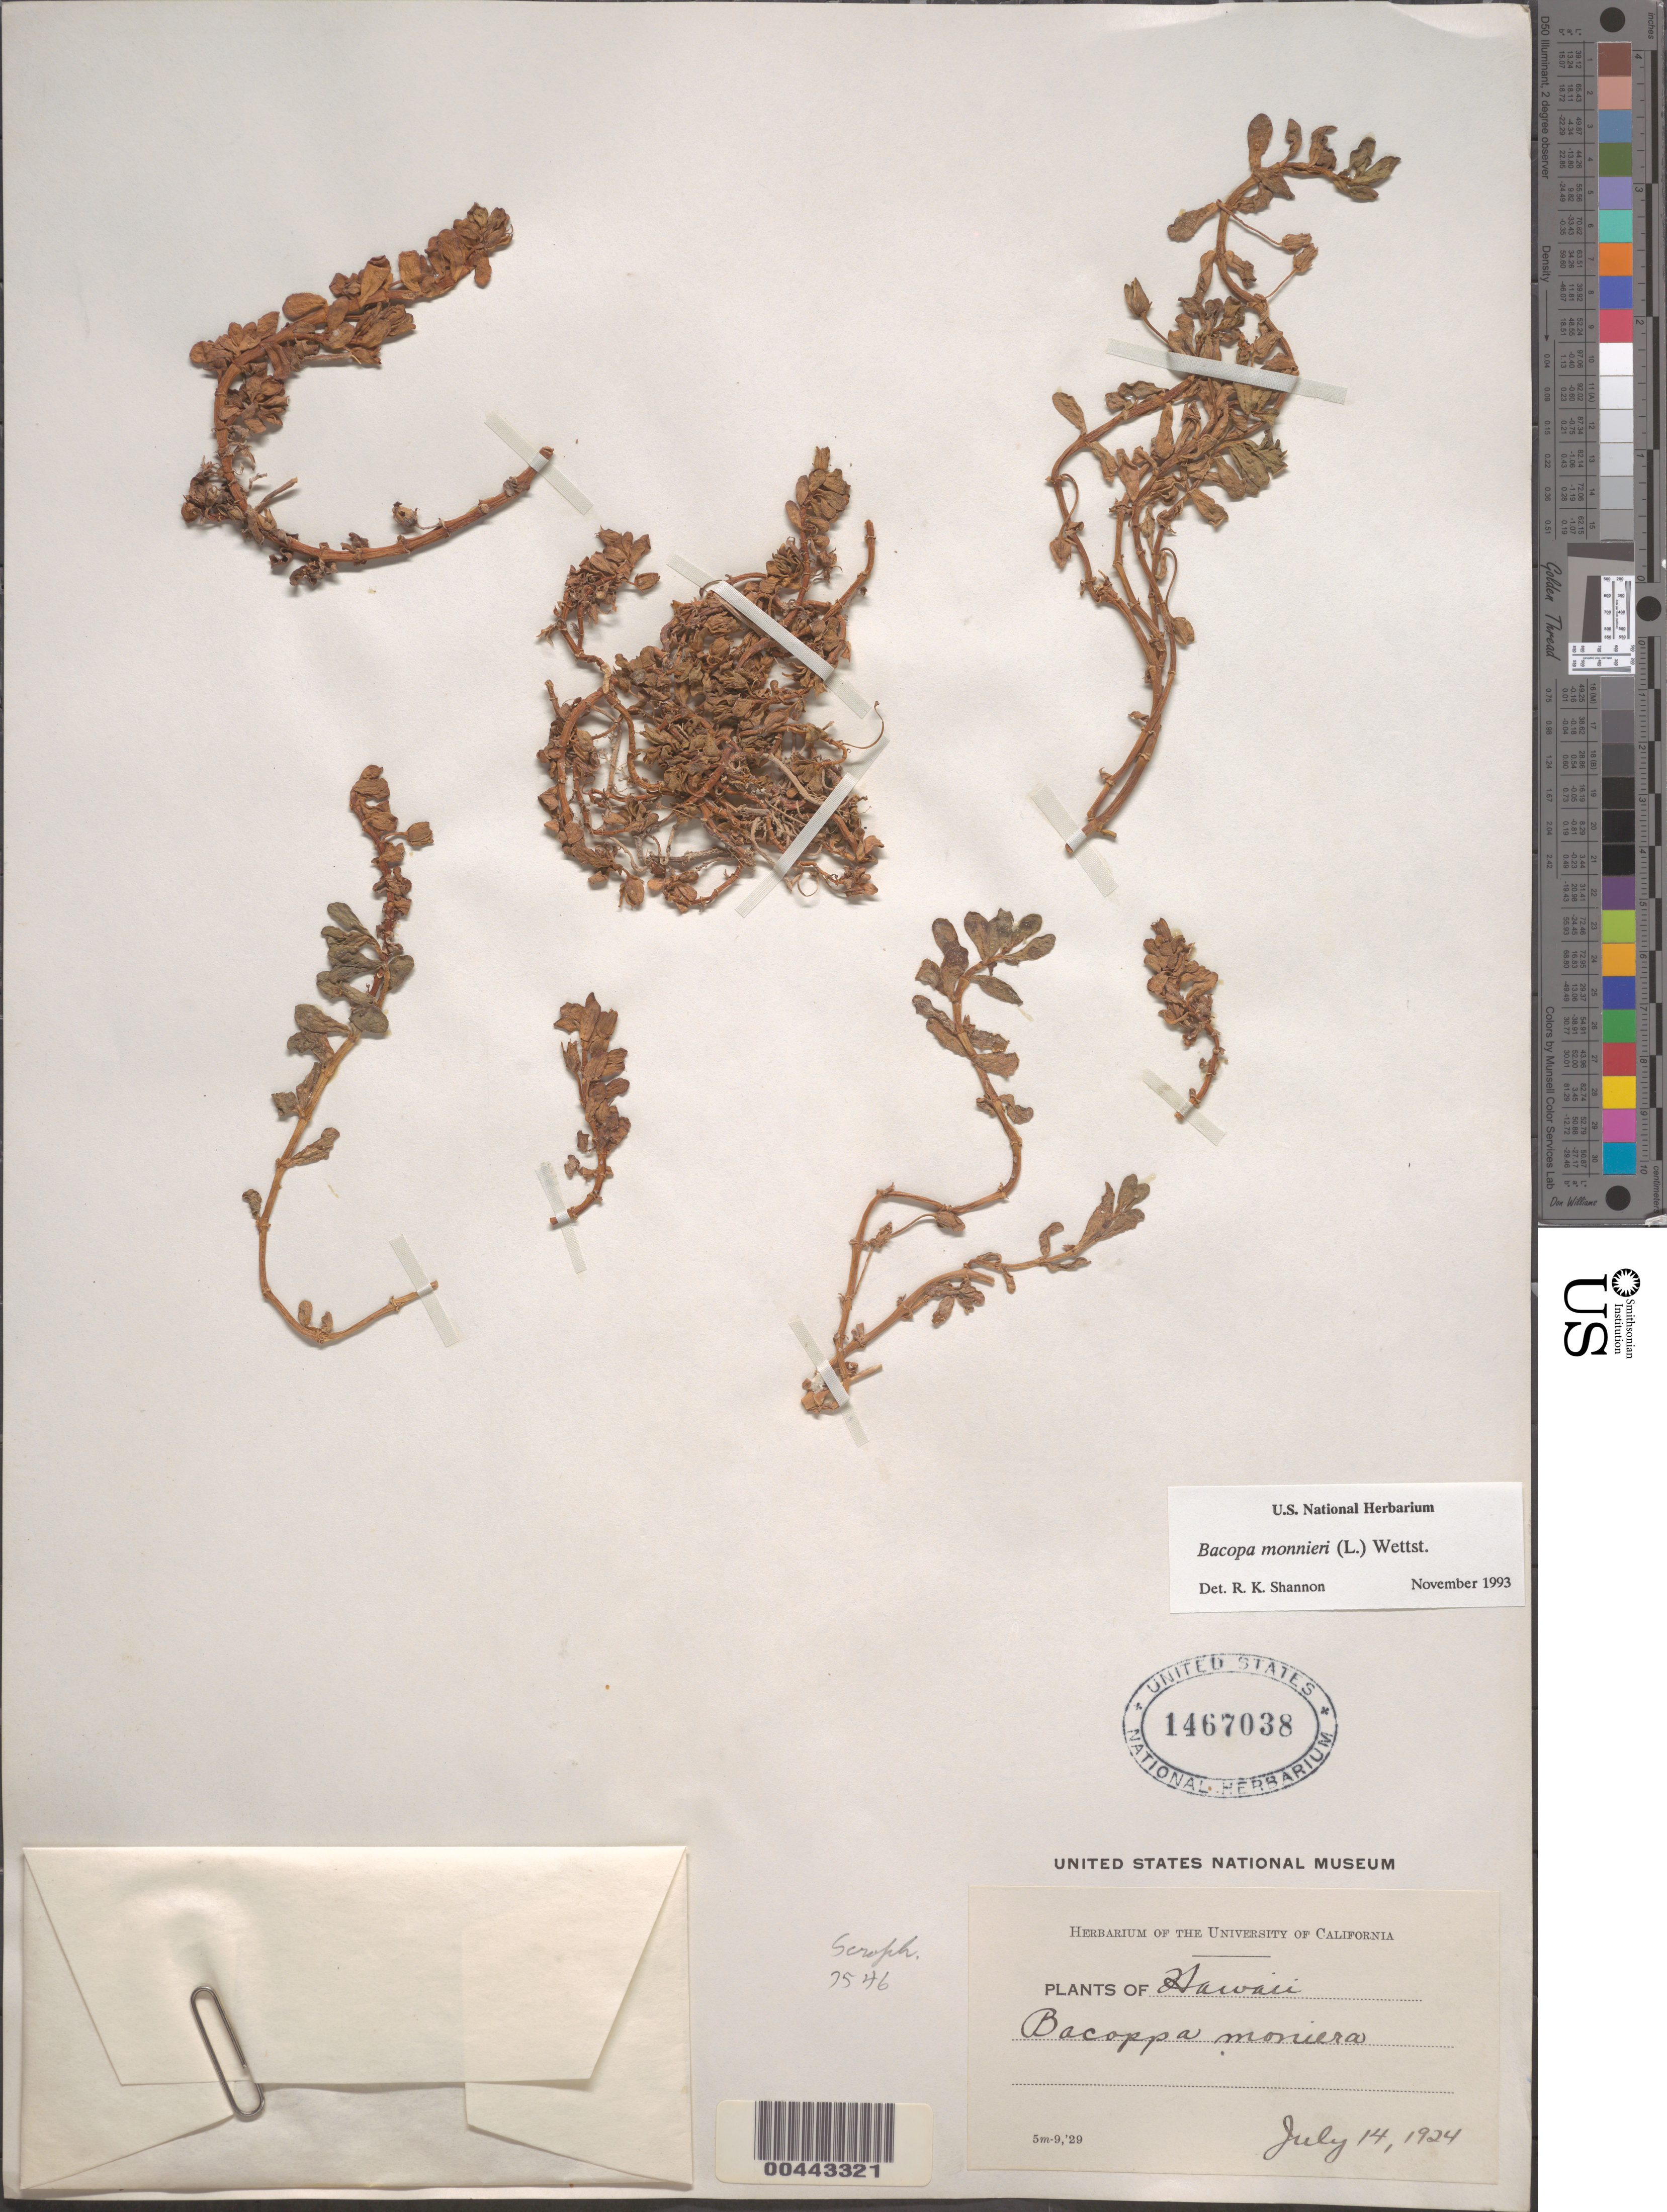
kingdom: Plantae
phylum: Tracheophyta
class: Magnoliopsida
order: Lamiales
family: Plantaginaceae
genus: Bacopa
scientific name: Bacopa monnieri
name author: (L.) Wettst.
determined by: Shannon, R. K., (UNITED STATES)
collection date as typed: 14 Jul 1924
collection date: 1924-07-14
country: United States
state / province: Hawaii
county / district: Hawaii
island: Hawaii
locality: Hawaii [state or island?]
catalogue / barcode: US 1467038